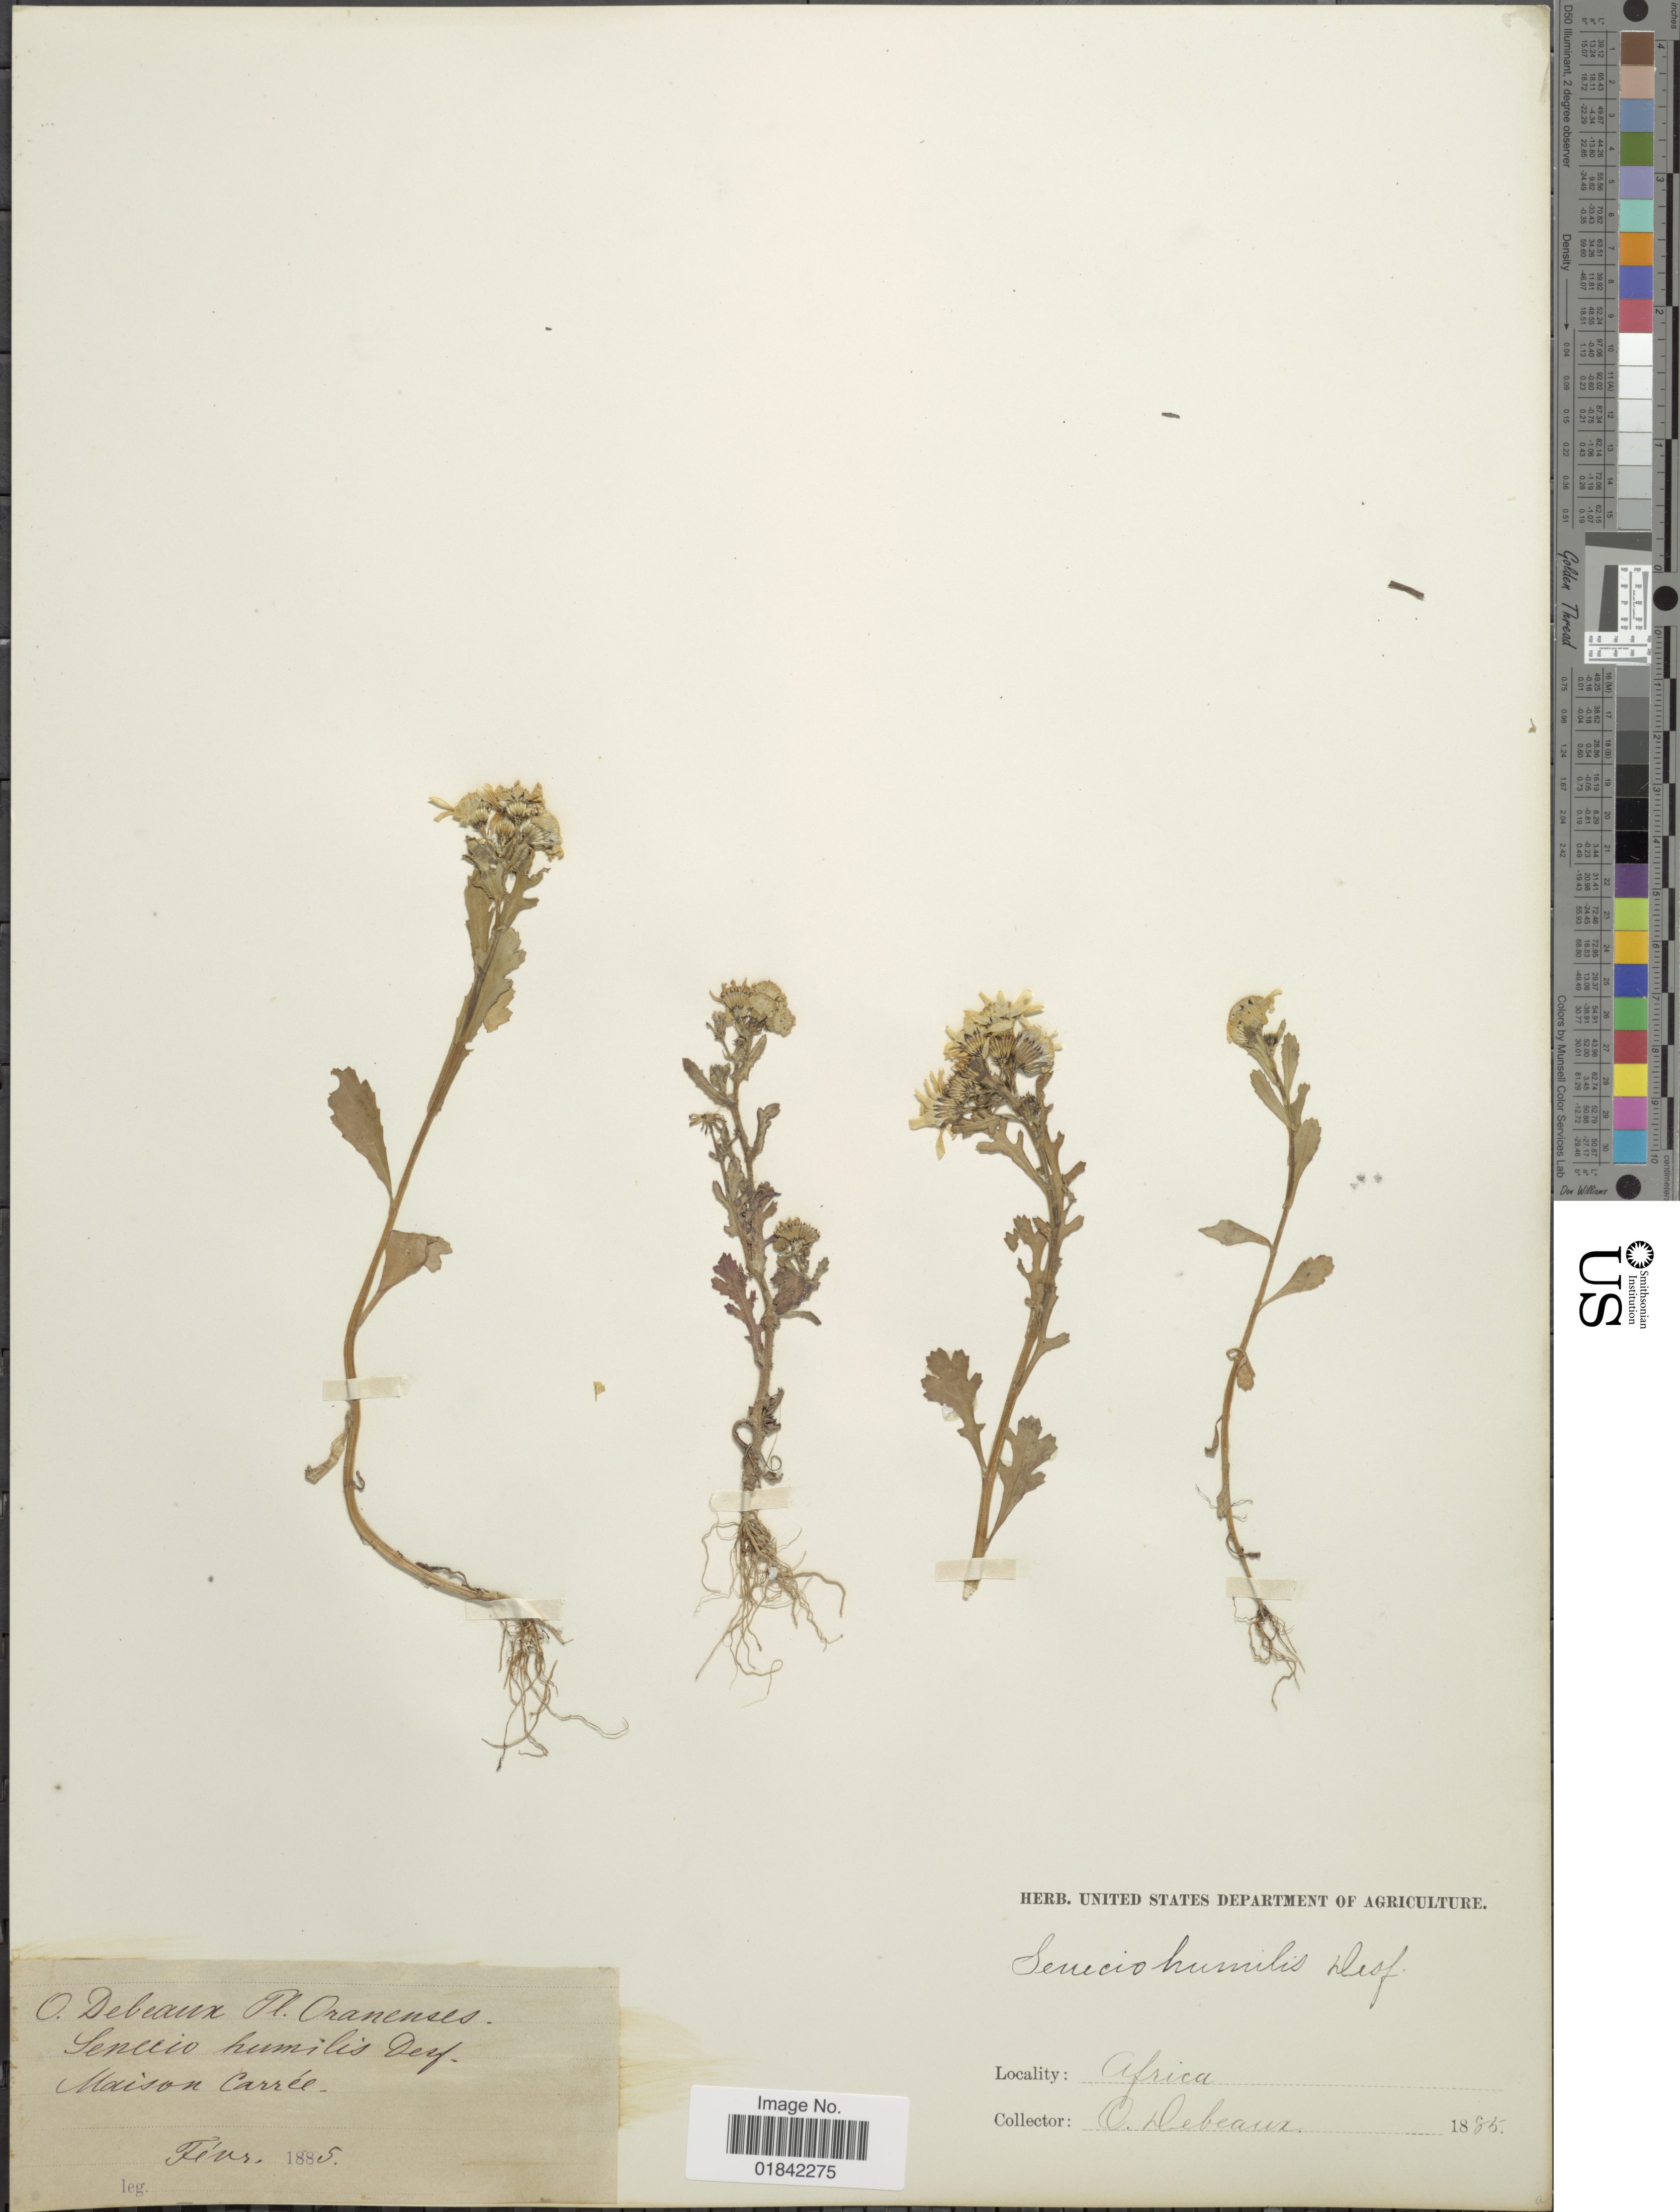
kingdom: Plantae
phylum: Tracheophyta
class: Magnoliopsida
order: Asterales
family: Asteraceae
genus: Senecio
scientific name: Senecio humilis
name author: Desf.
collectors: O. Debeaux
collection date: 1885-02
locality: Africa, Maison Carrée